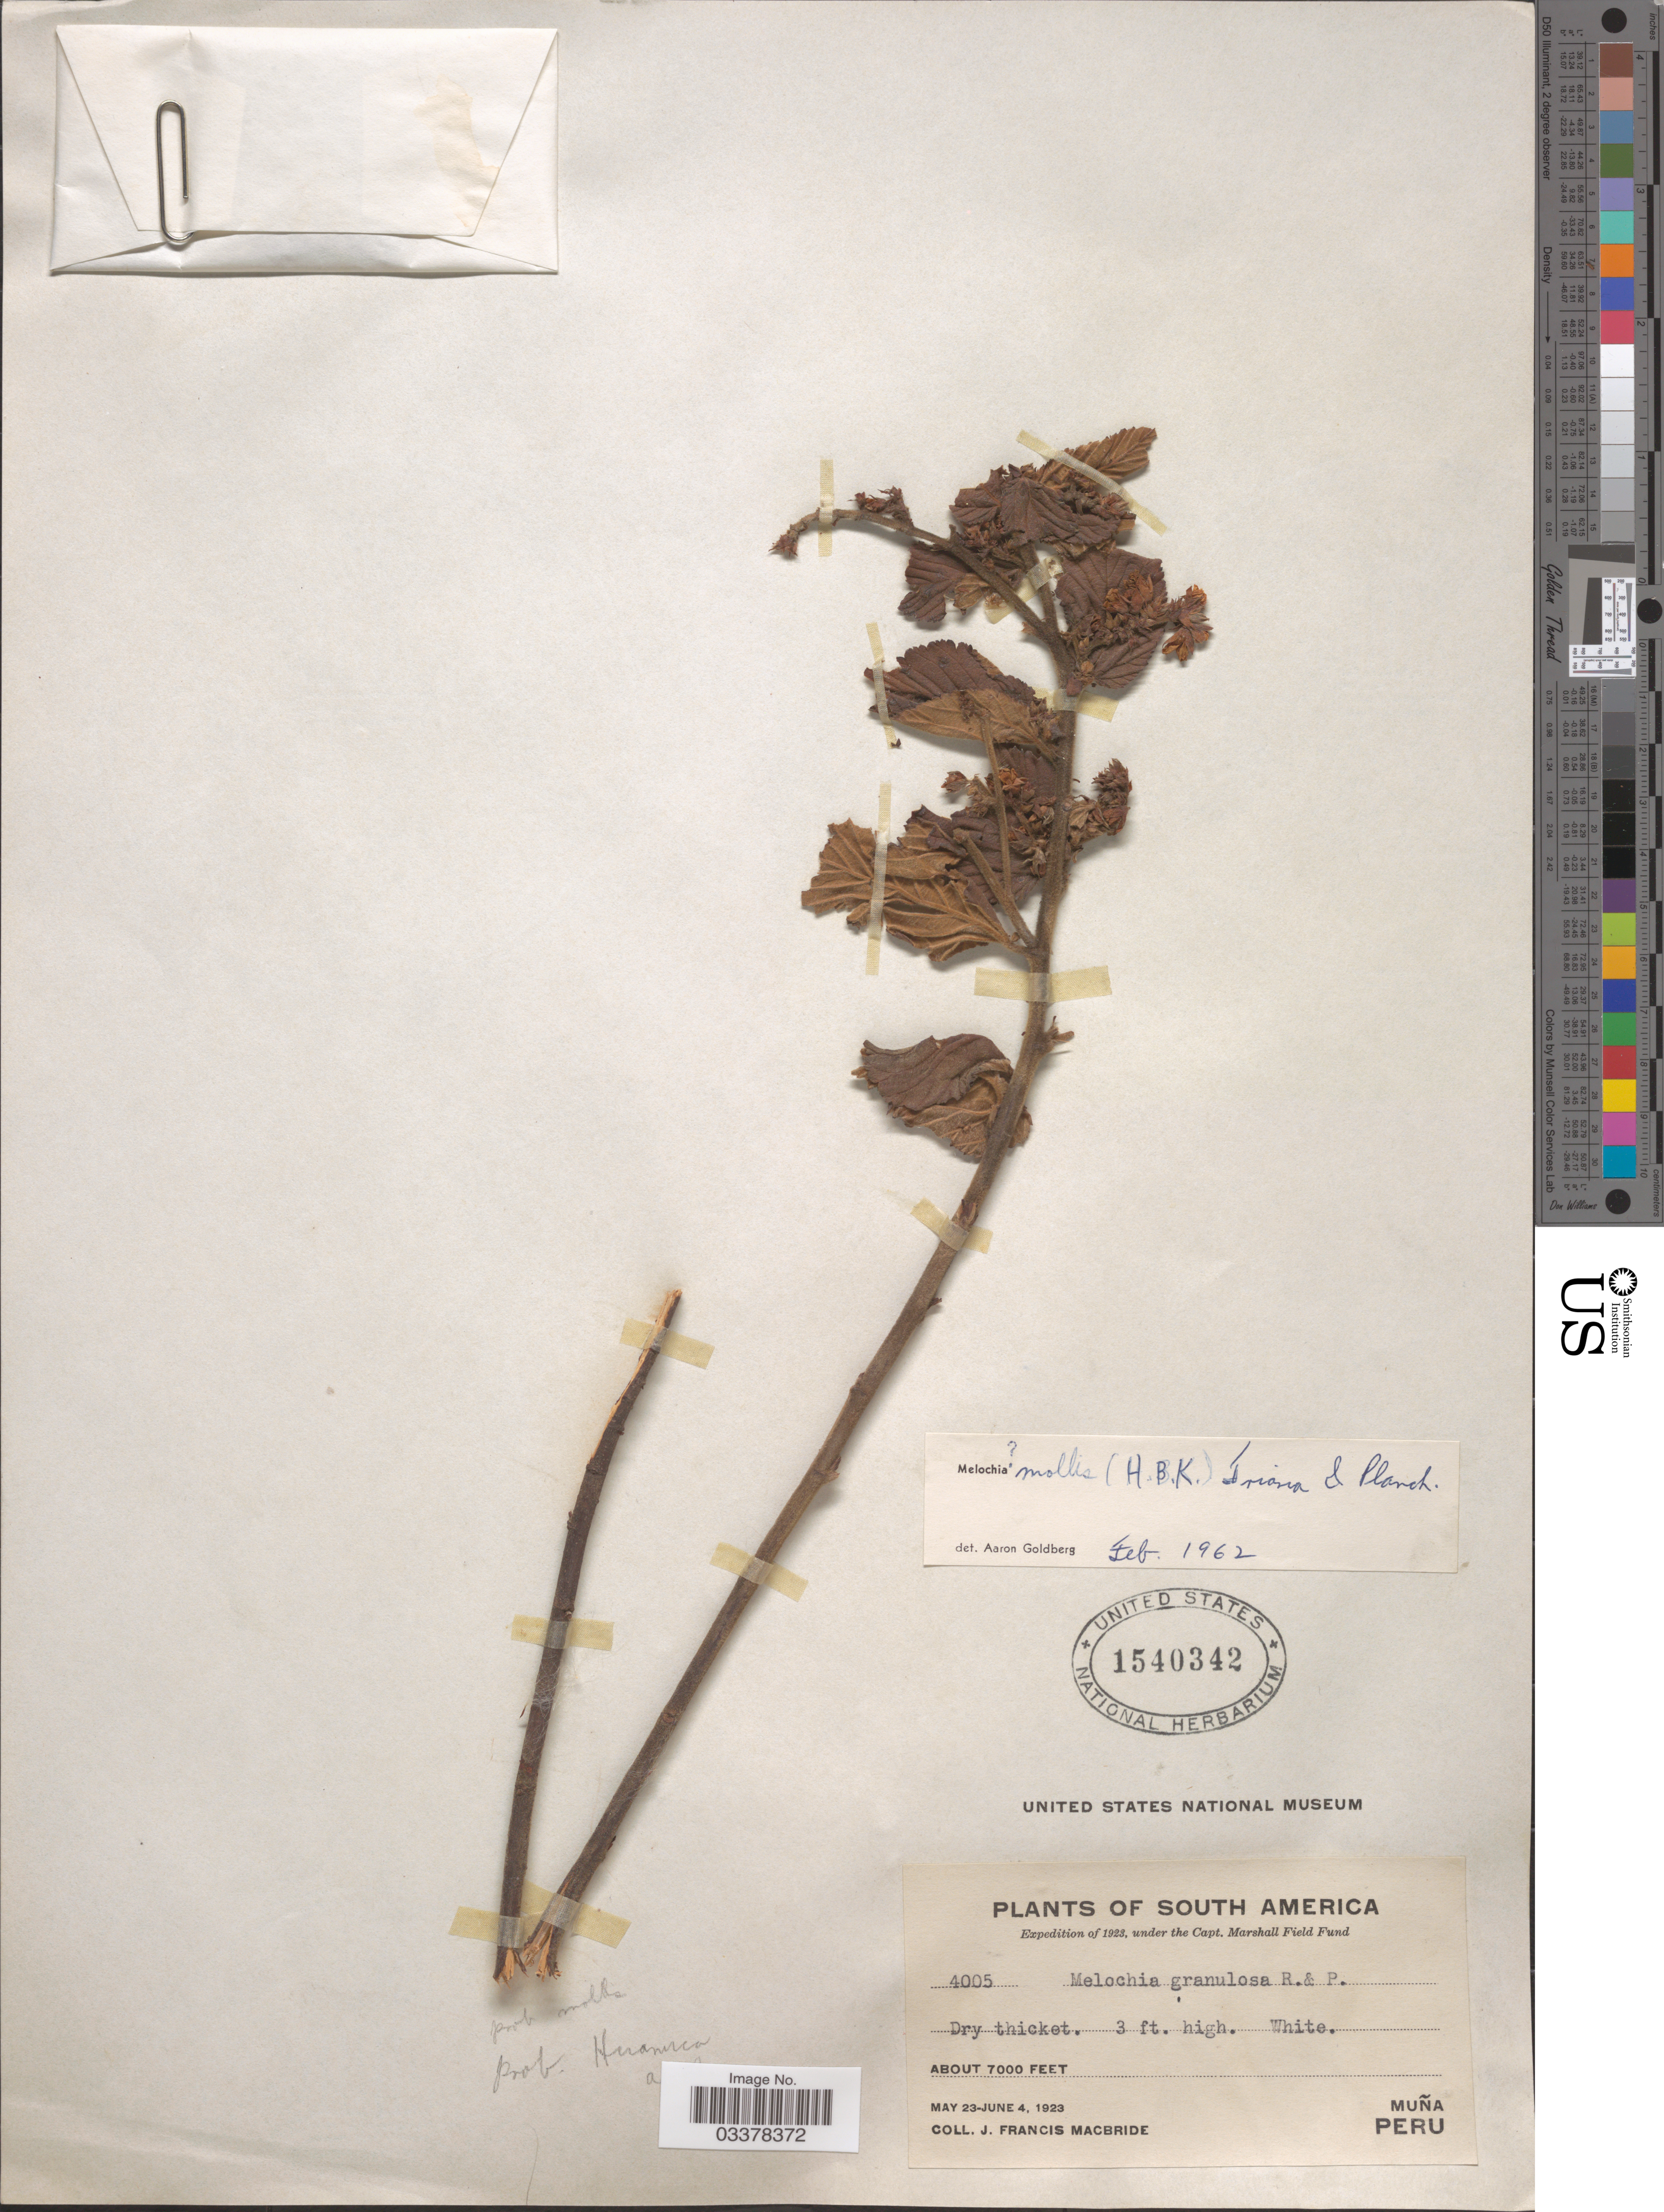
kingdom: Plantae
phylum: Tracheophyta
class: Magnoliopsida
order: Malvales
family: Malvaceae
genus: Melochia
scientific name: Melochia mollis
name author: (Kunth) Triana & Planch.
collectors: J. F. Macbride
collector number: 4005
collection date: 1923-05-23/1923-06-04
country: Peru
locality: Muña.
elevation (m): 2134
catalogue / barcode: US 1540342